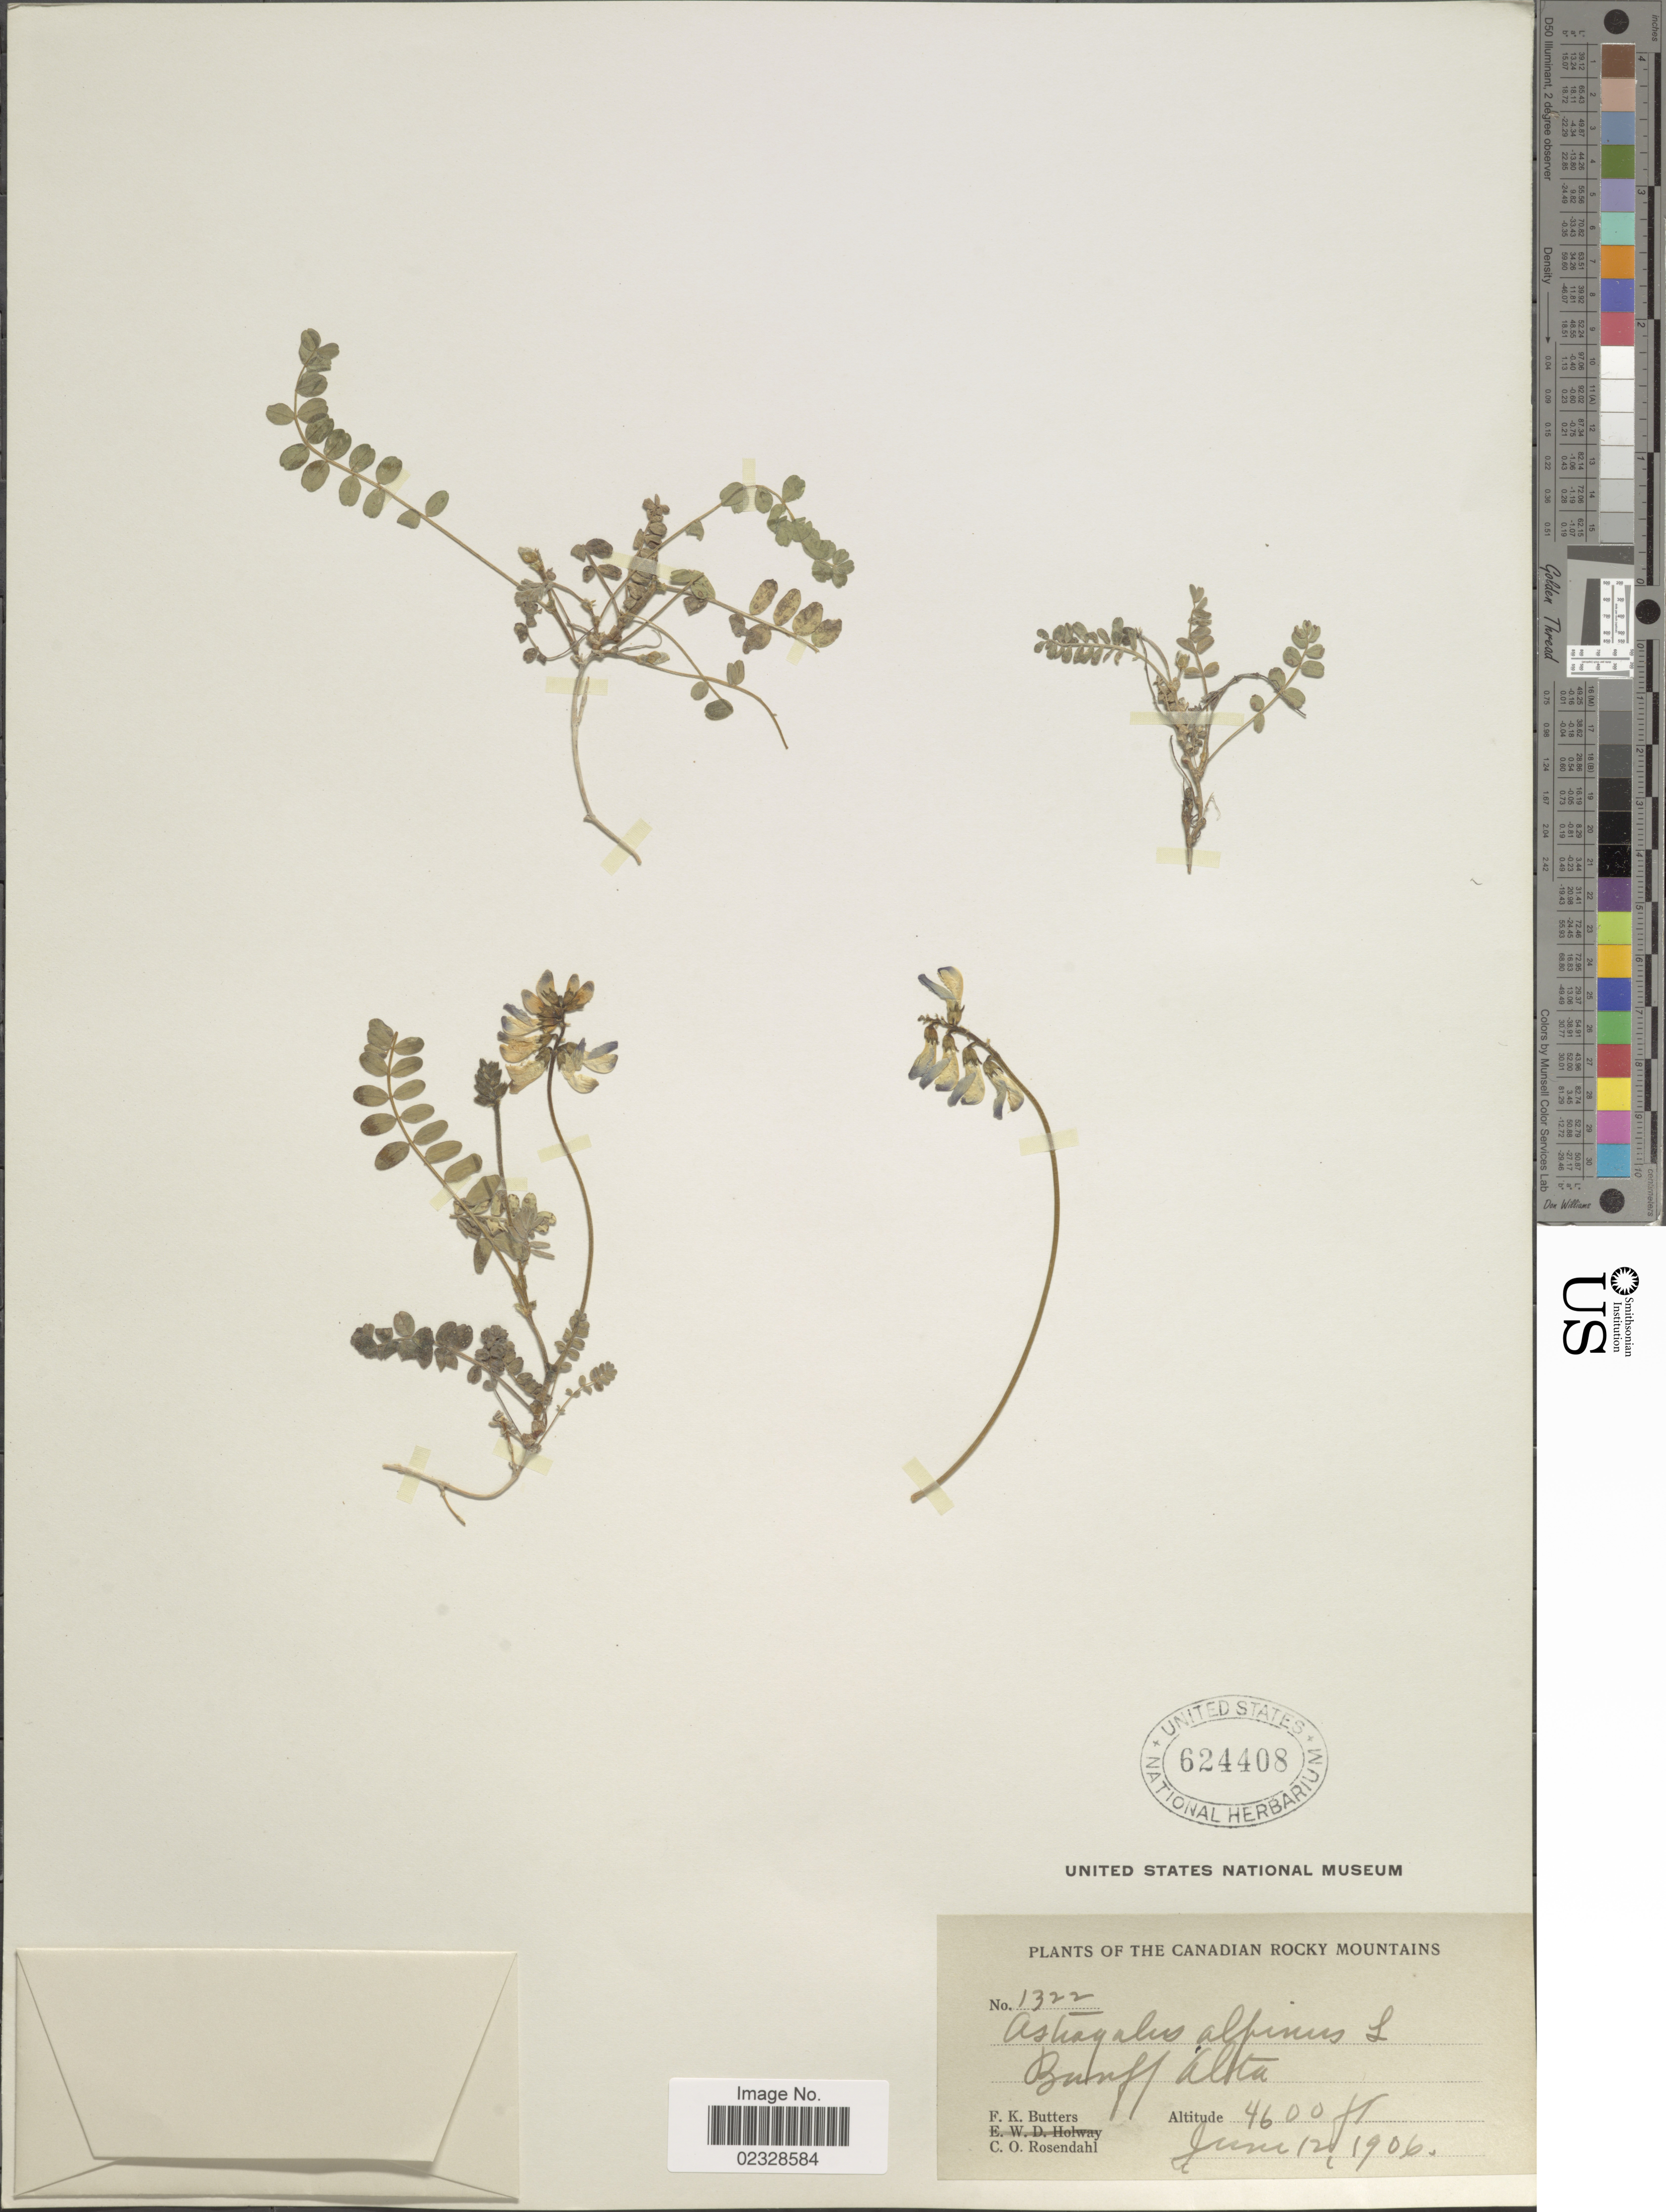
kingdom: Plantae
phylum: Tracheophyta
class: Magnoliopsida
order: Fabales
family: Fabaceae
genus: Astragalus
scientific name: Astragalus alpinus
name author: L.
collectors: F. K. Butters & C. O. Rosendahl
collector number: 1322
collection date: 1906-06-12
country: Canada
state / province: Alberta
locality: Canadian Rocky Mountains. Banff Alta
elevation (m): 1402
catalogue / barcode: US 624408